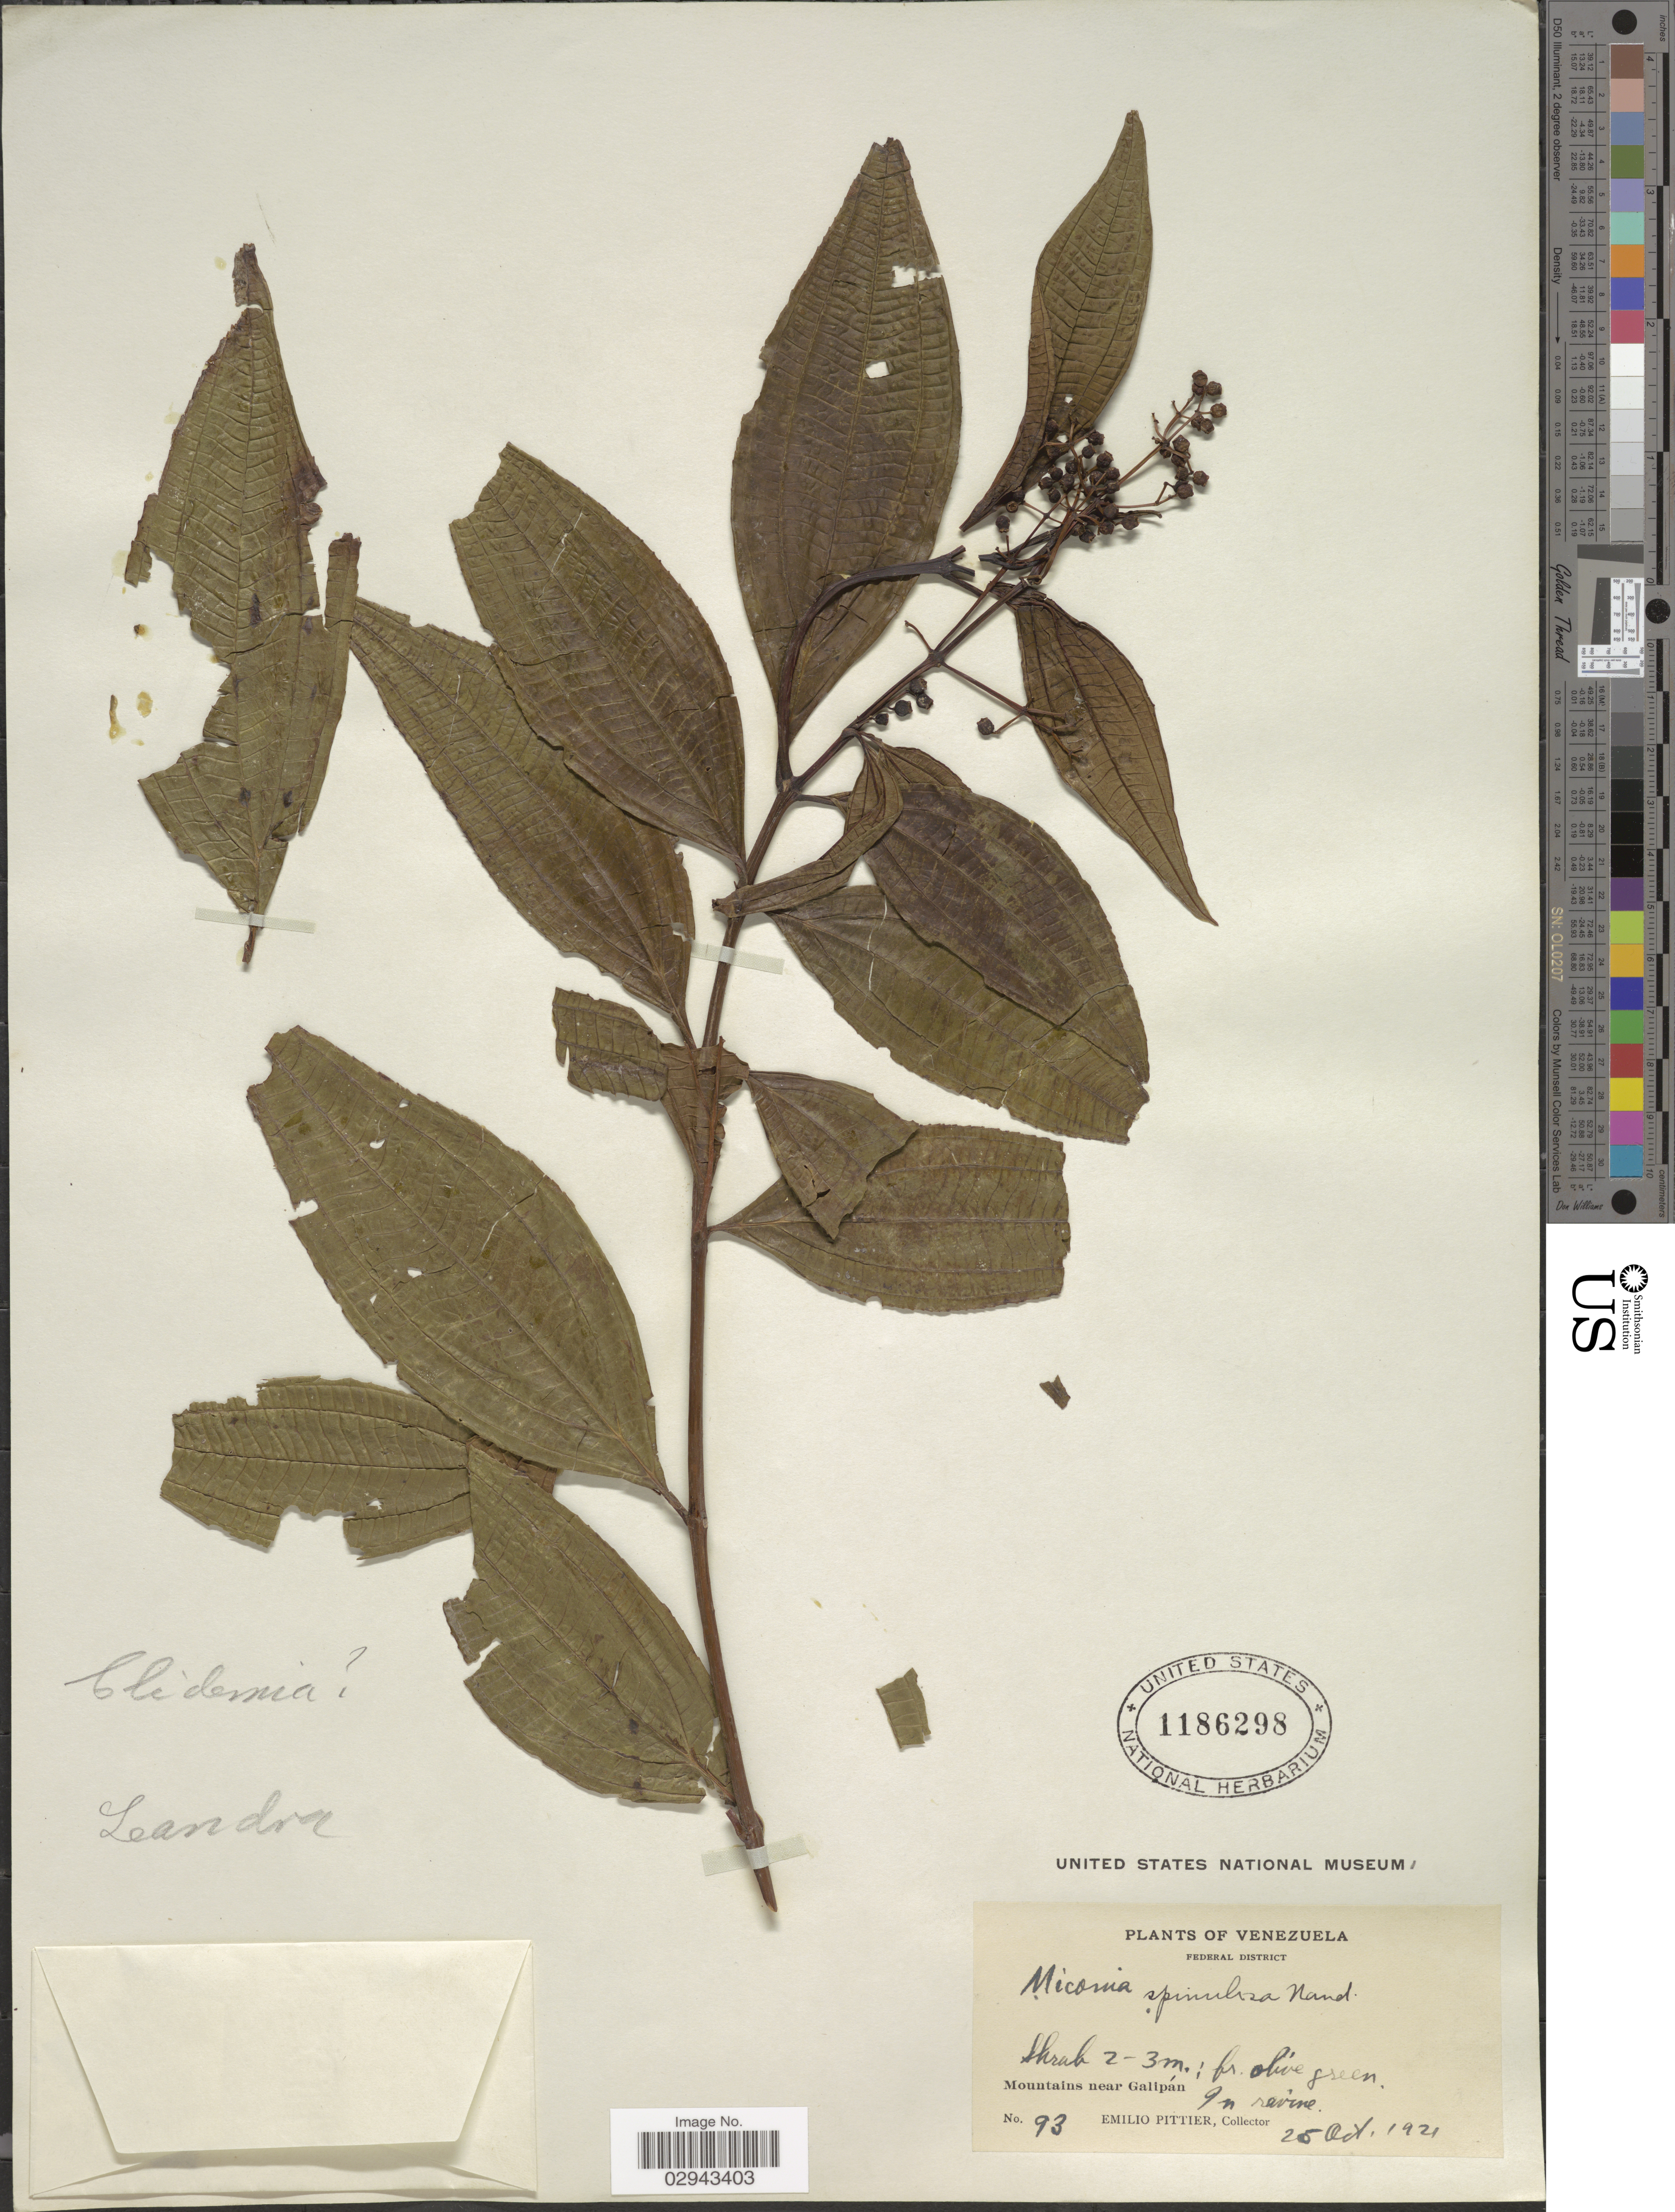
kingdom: Plantae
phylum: Tracheophyta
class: Magnoliopsida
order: Myrtales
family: Melastomataceae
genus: Miconia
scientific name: Miconia spinulosa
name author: Naudin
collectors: E. Pittier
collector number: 93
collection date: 1921-10-25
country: Venezuela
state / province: Distrito Federal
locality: Federal District. Mountains near Galipán.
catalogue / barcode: US 1186298